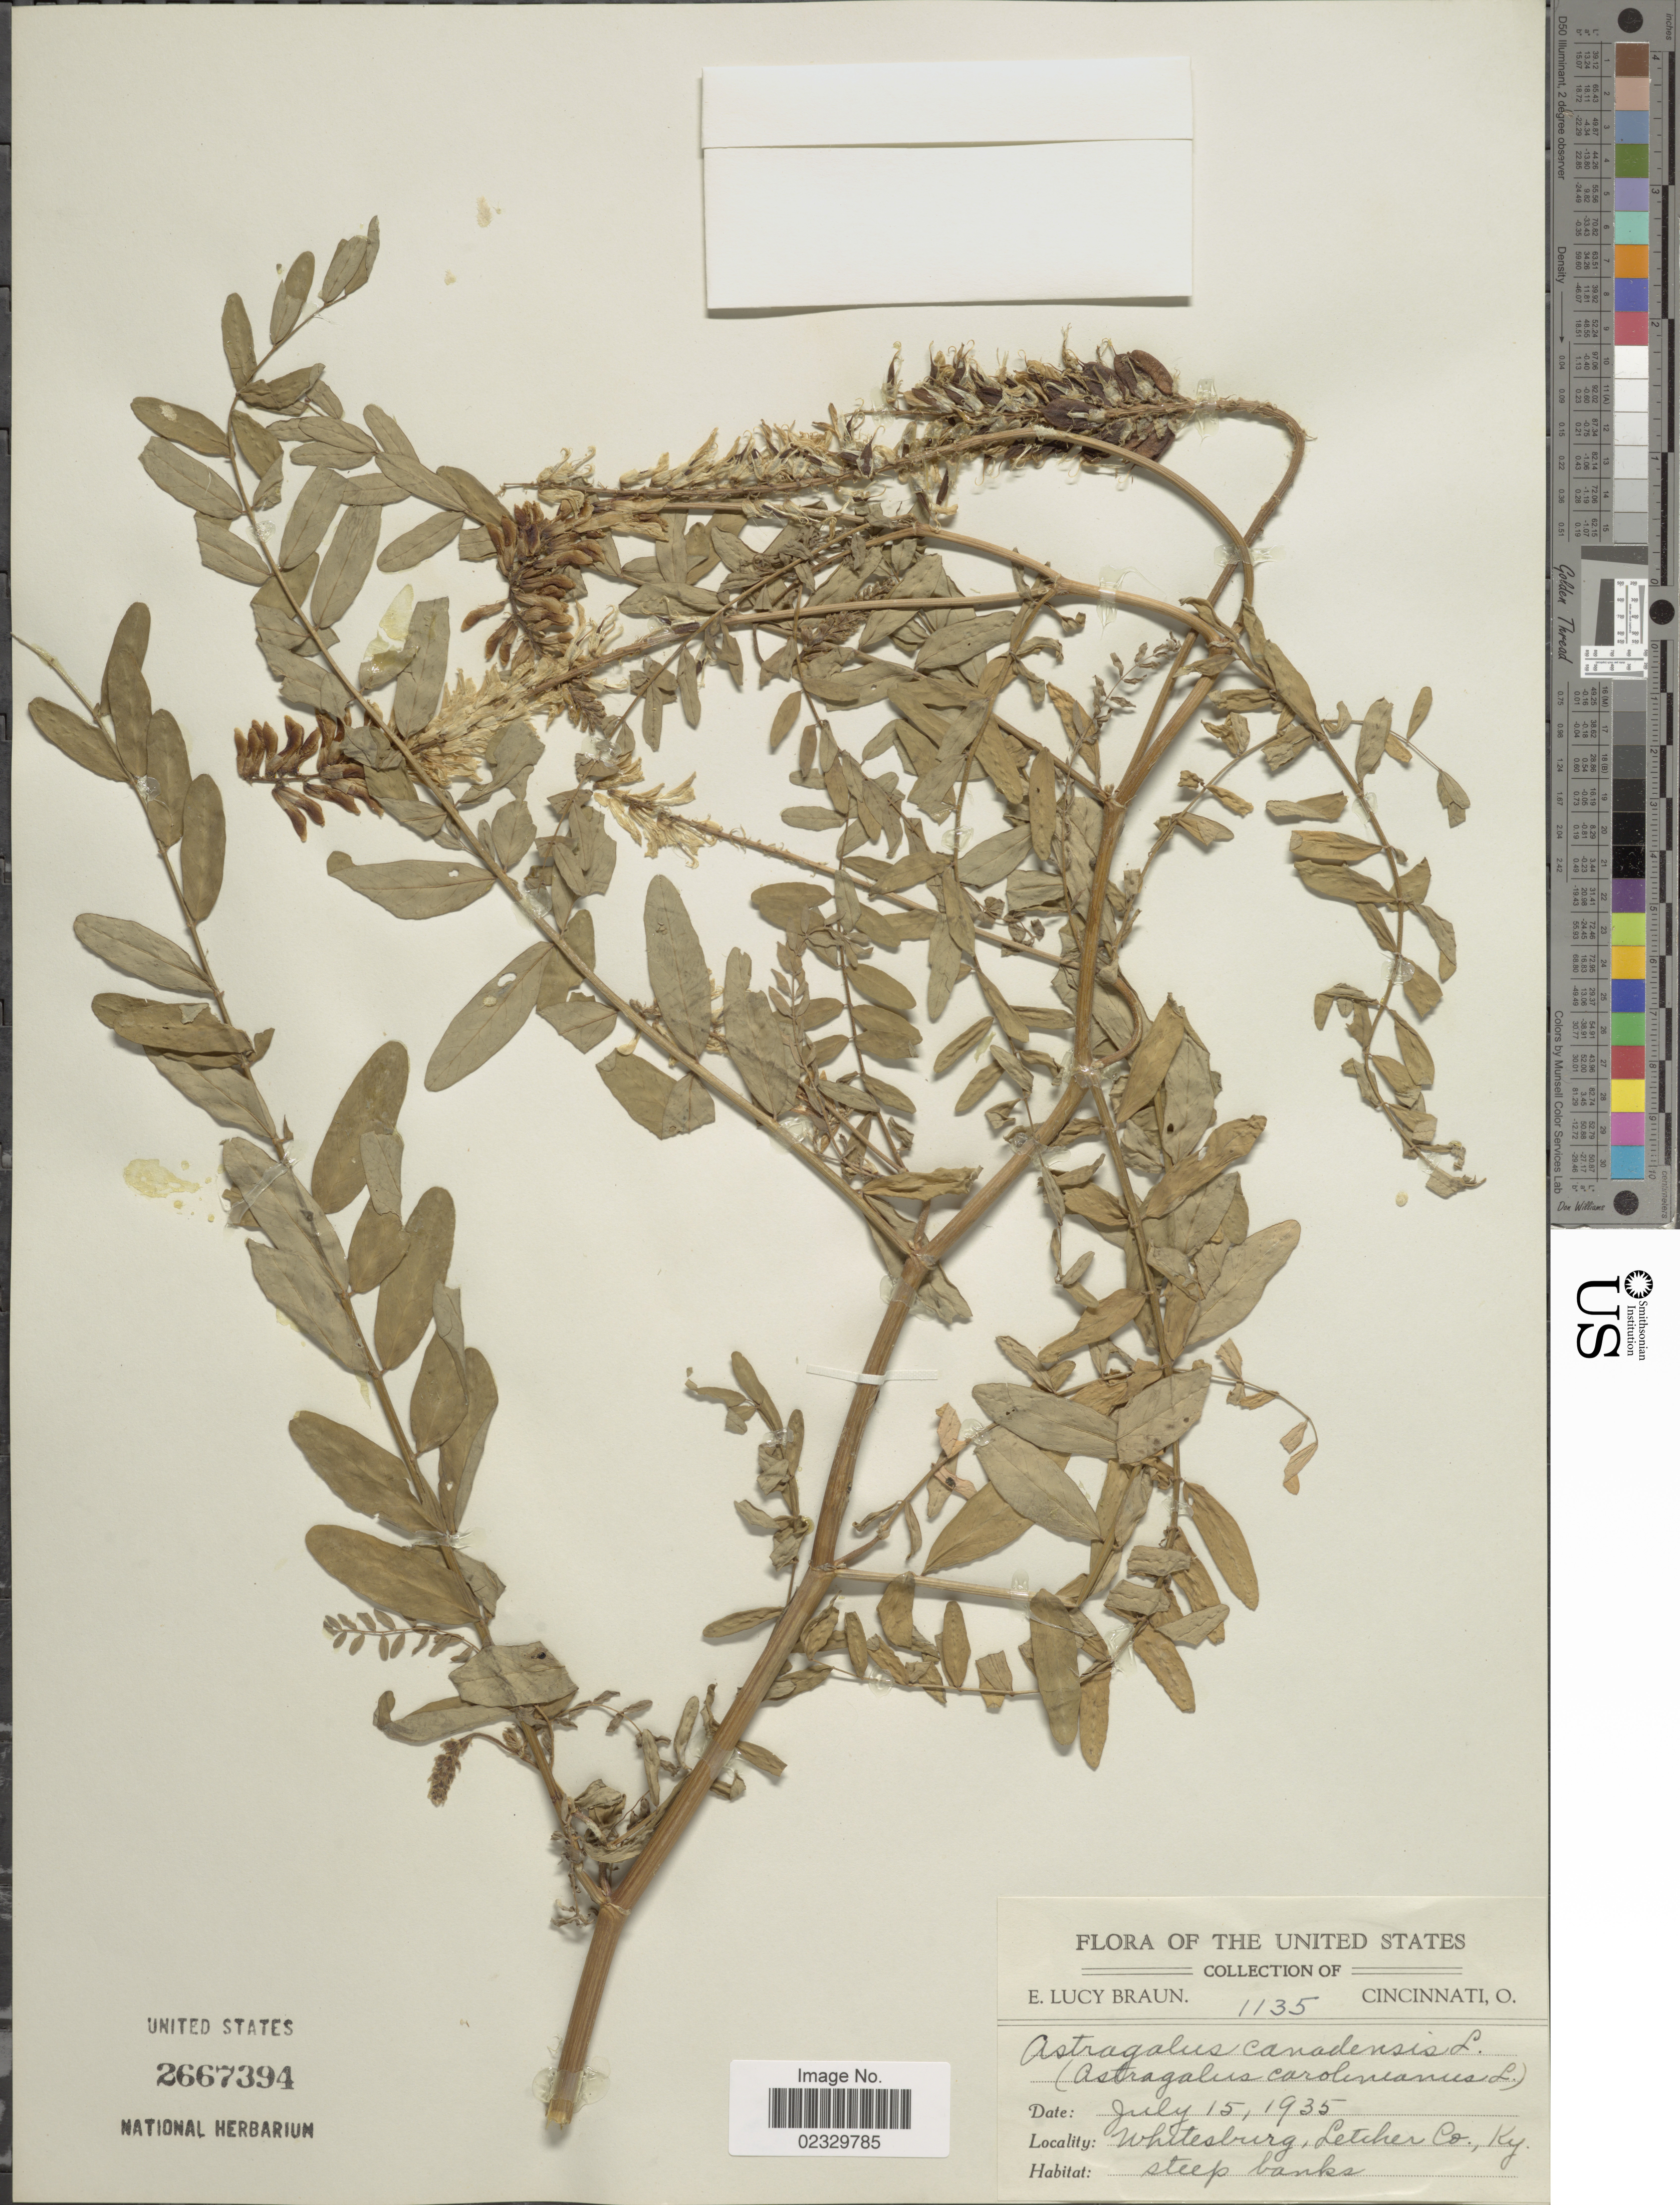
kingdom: Plantae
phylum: Tracheophyta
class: Magnoliopsida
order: Fabales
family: Fabaceae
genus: Astragalus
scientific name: Astragalus canadensis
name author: L.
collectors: E. L. Braun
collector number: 1135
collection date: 1935-07-15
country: United States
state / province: Kentucky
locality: Whitesburg, Letcher Co.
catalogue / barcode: US 2667394